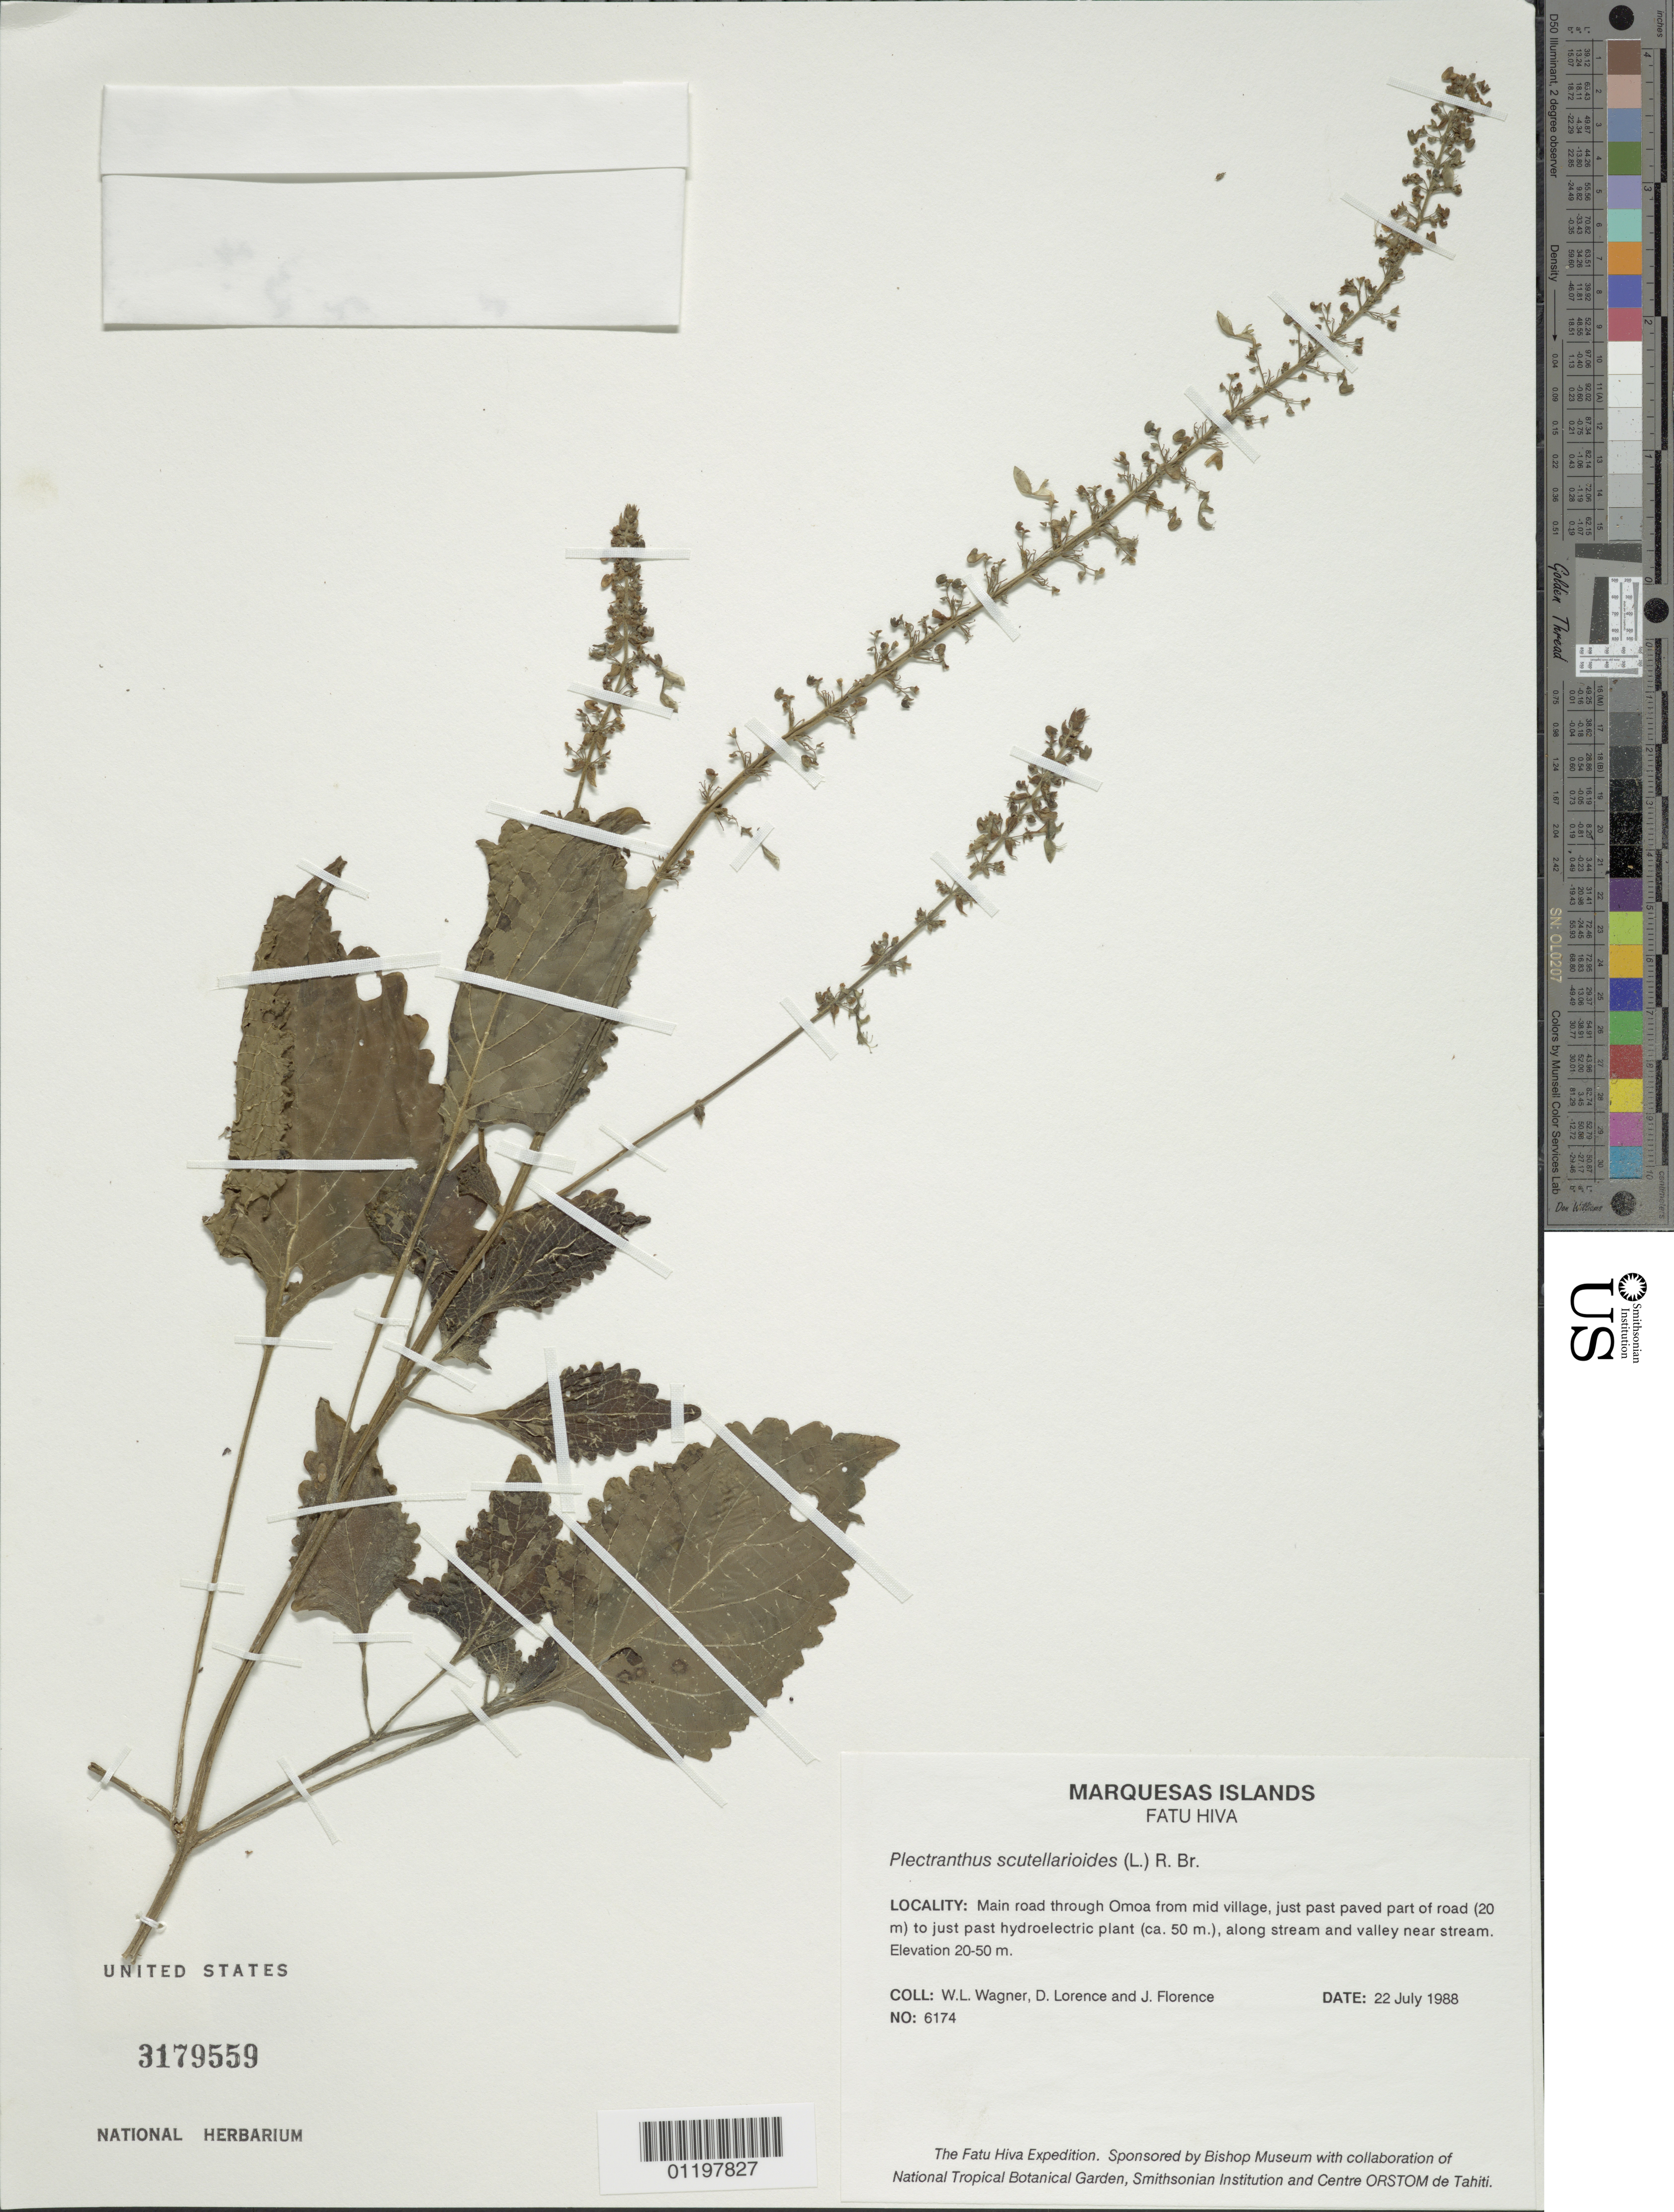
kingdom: Plantae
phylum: Tracheophyta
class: Magnoliopsida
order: Lamiales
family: Lamiaceae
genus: Coleus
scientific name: Coleus scutellarioides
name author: (L.) Benth.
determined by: Wagner, W. L., (BOT), Smithsonian Institution - National Museum of Natural History (UNITED STATES)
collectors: W. L. Wagner, D. Lorence & J. Florence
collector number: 6174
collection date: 1988-07-22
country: French Polynesia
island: Fatu Hiva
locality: main road through 'Omo'a from mid village, just past paved part of road (20 m) to just past hydroelectric plant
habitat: Along stream and valley near stream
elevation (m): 20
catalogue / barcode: US 3179559